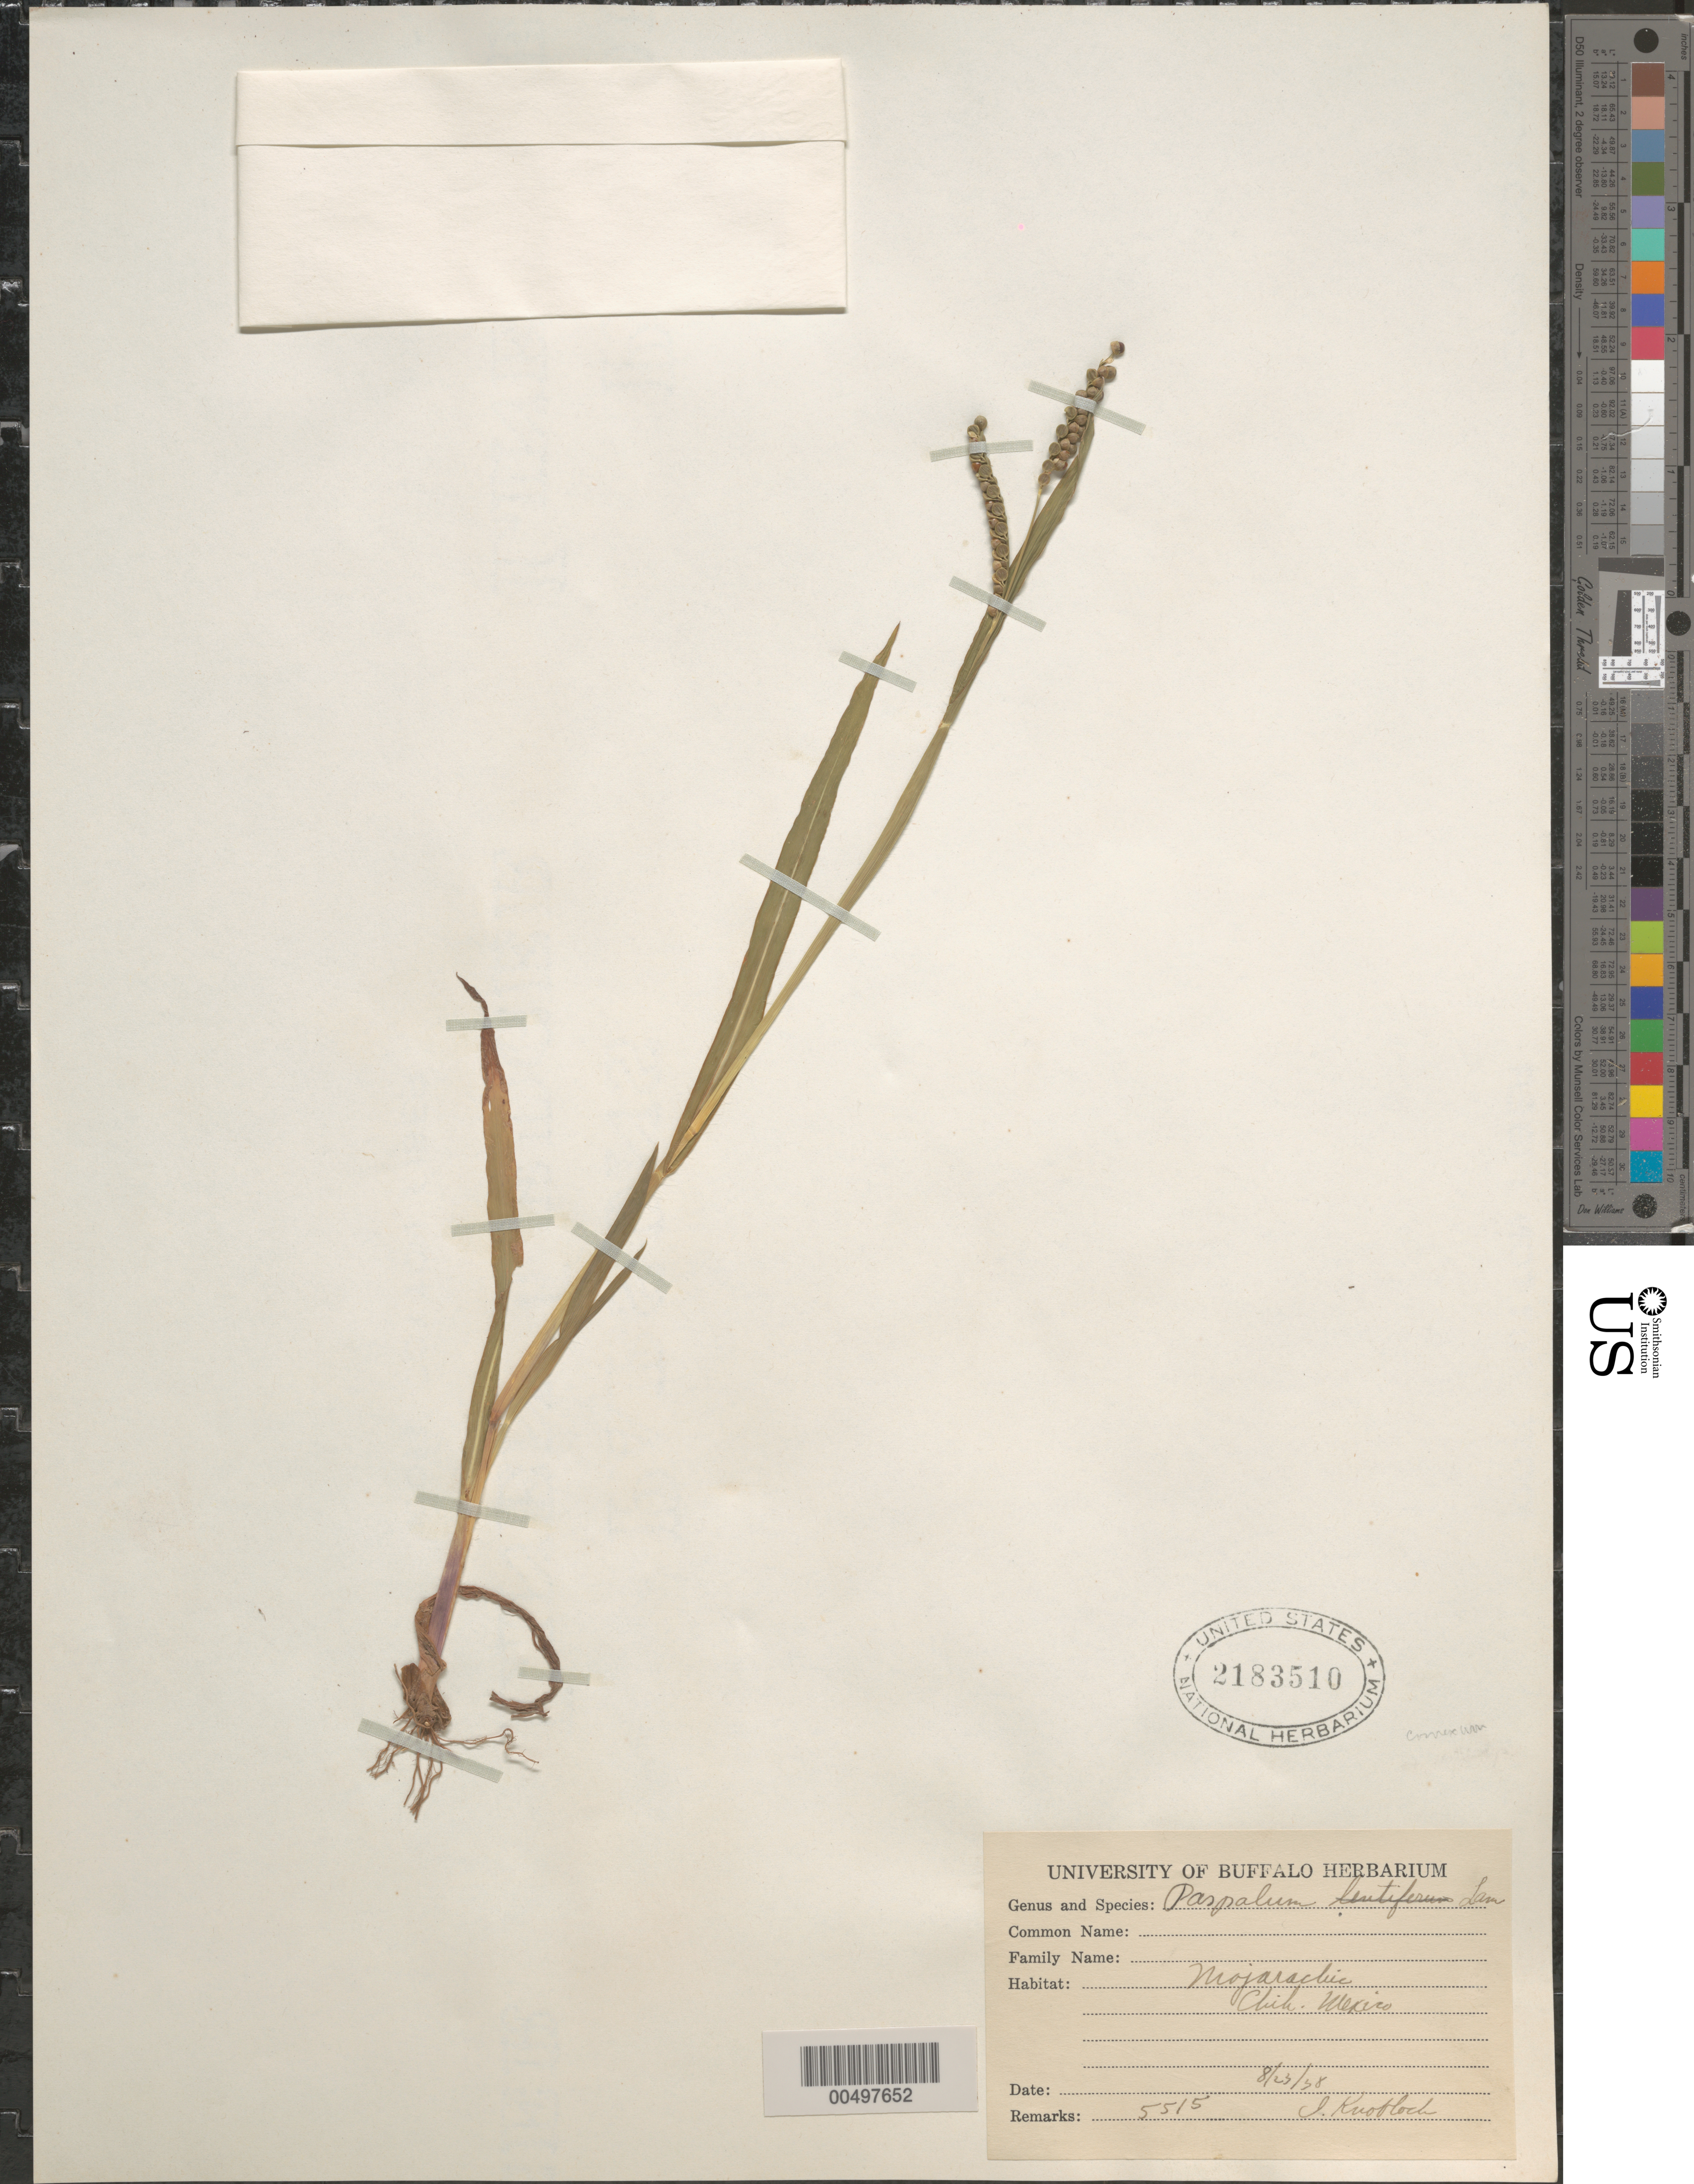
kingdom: Plantae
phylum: Tracheophyta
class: Liliopsida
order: Poales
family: Poaceae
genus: Paspalum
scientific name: Paspalum convexum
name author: Humb. & Bonpl. ex Flüggé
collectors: J. Knobloch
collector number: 5515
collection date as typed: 23 Aug 1938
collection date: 1938-08-23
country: Mexico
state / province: Chihuahua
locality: Mojarachic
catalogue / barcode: US 2183510